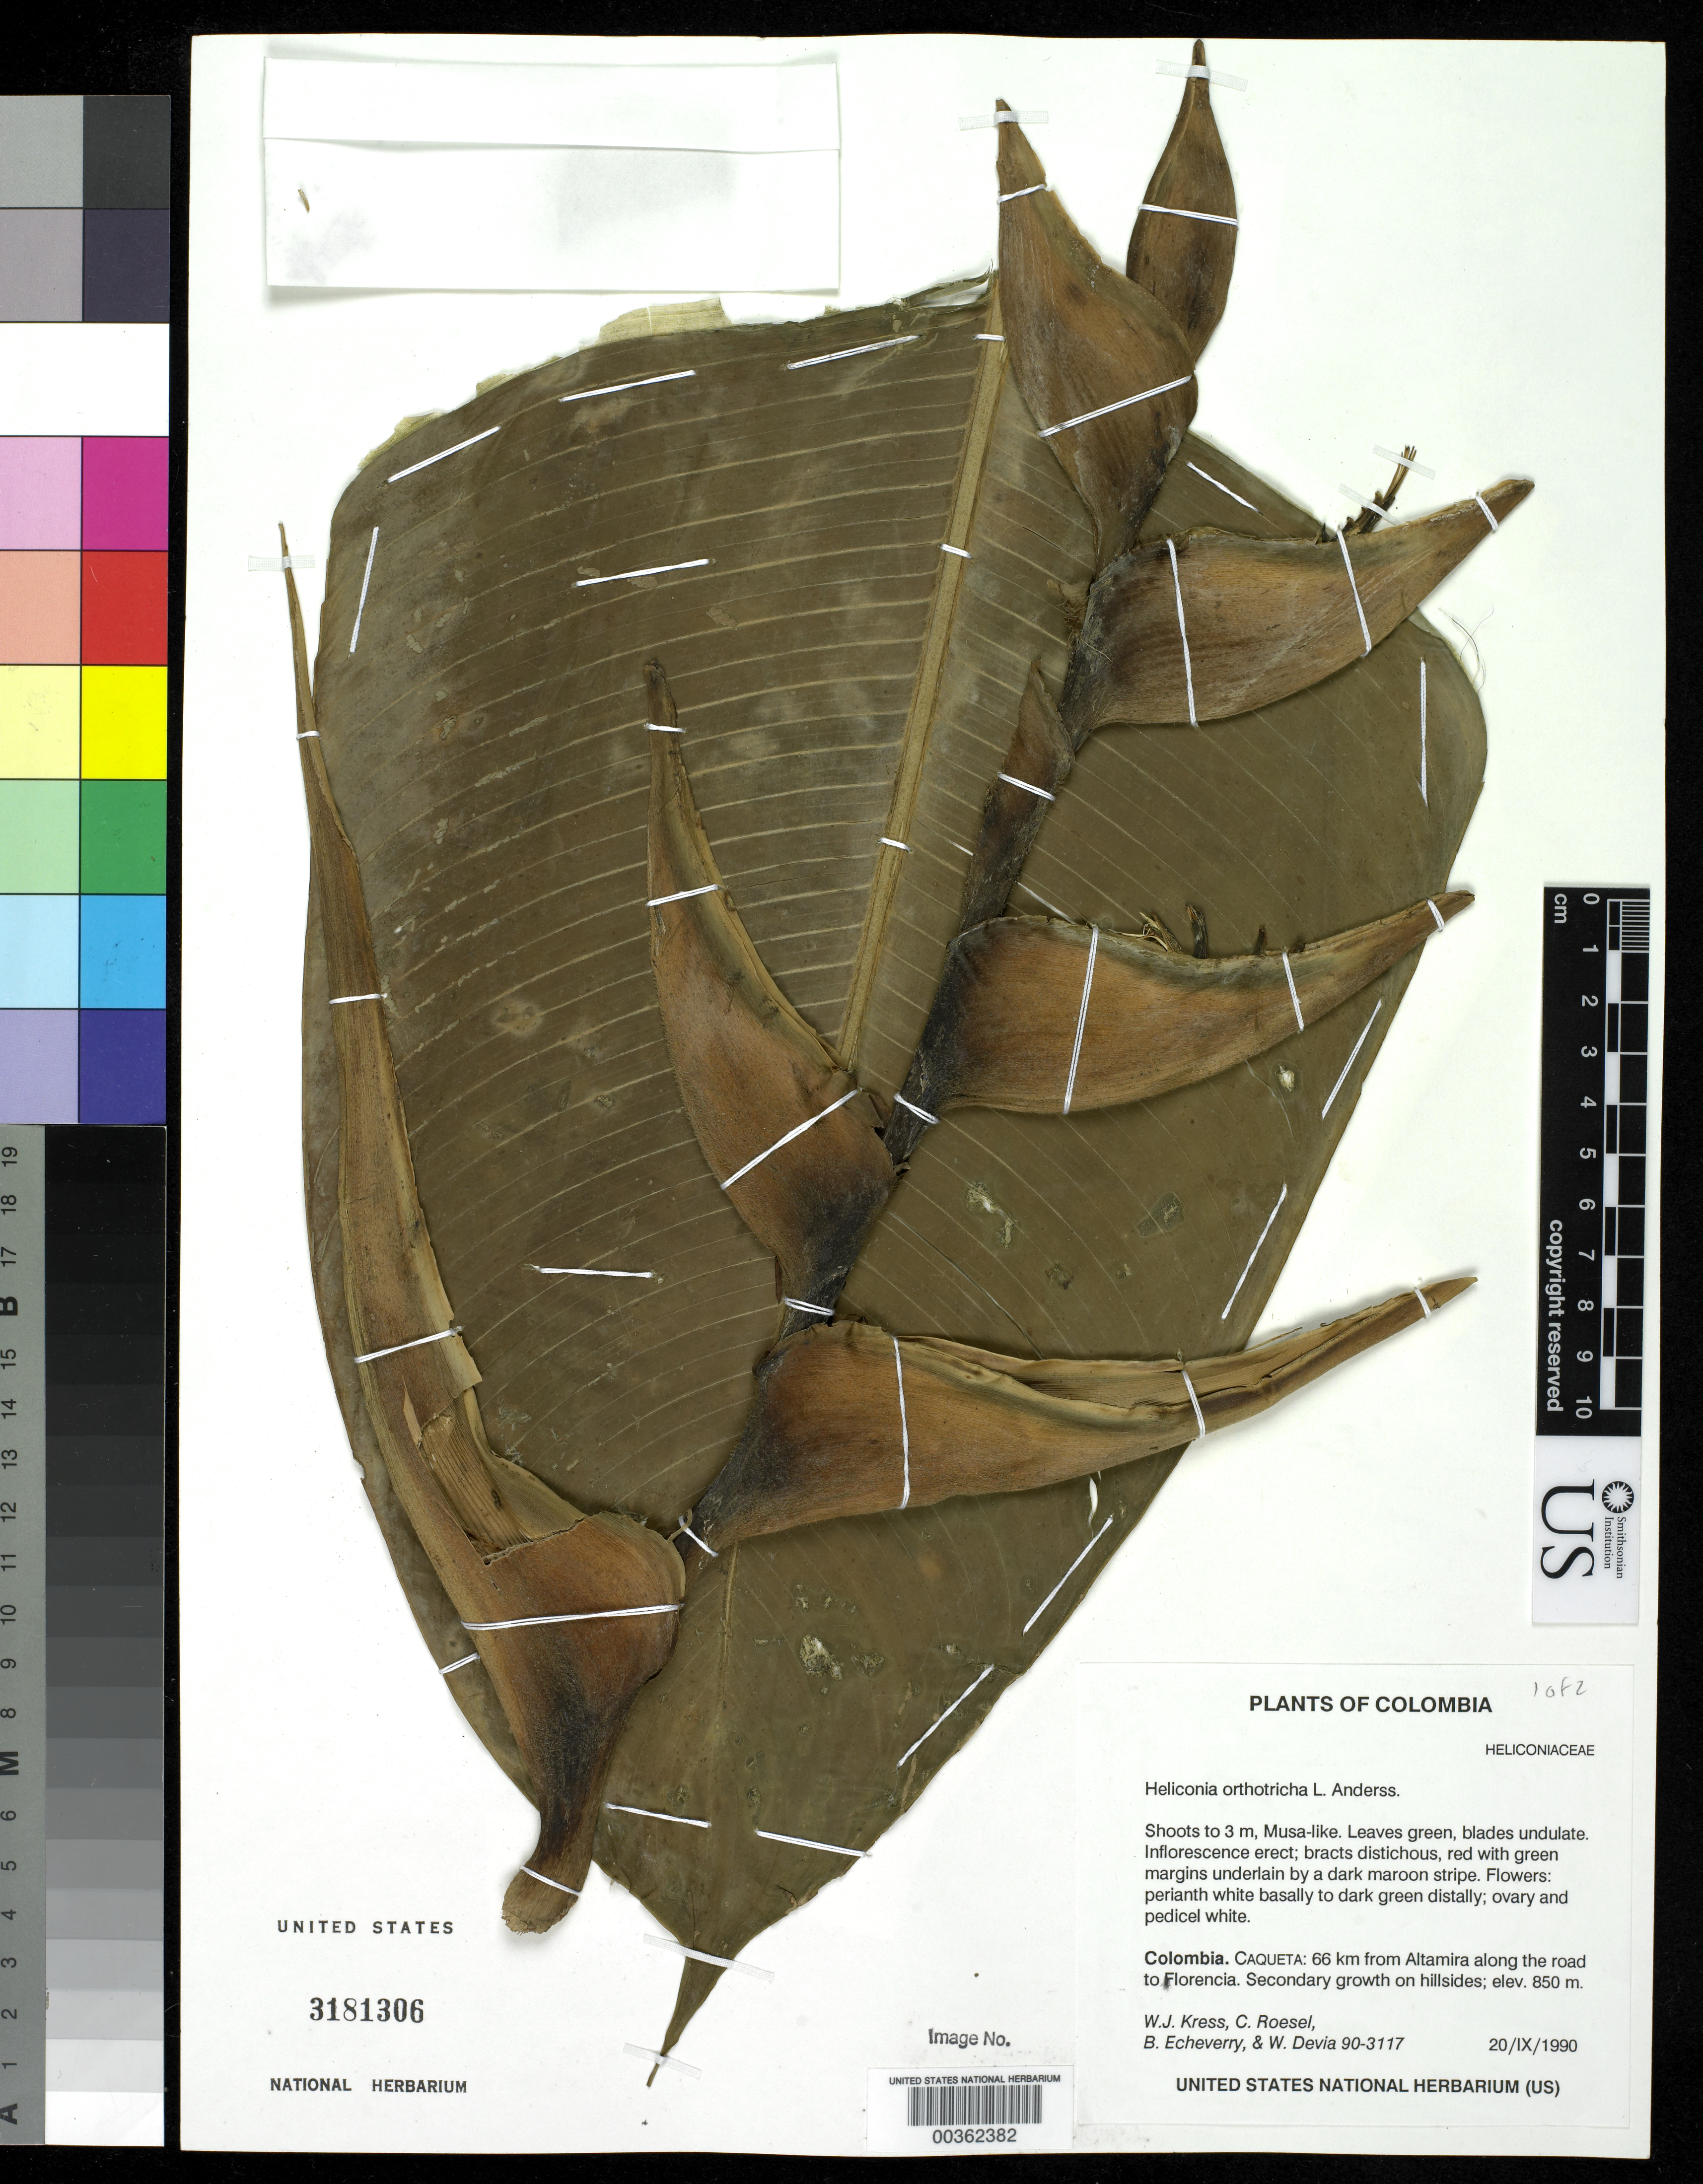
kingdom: Plantae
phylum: Tracheophyta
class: Liliopsida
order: Zingiberales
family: Heliconiaceae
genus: Heliconia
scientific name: Heliconia orthotricha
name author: L. Andersson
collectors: W. J. Kress, C. S. Roesel, B. Echeverry & W. Devia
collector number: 90-3117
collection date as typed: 20 Sep 1990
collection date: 1990-09-20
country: Colombia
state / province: Caquetá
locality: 66 km from Altamira along road to Florencia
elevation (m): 850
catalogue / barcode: US 3181306